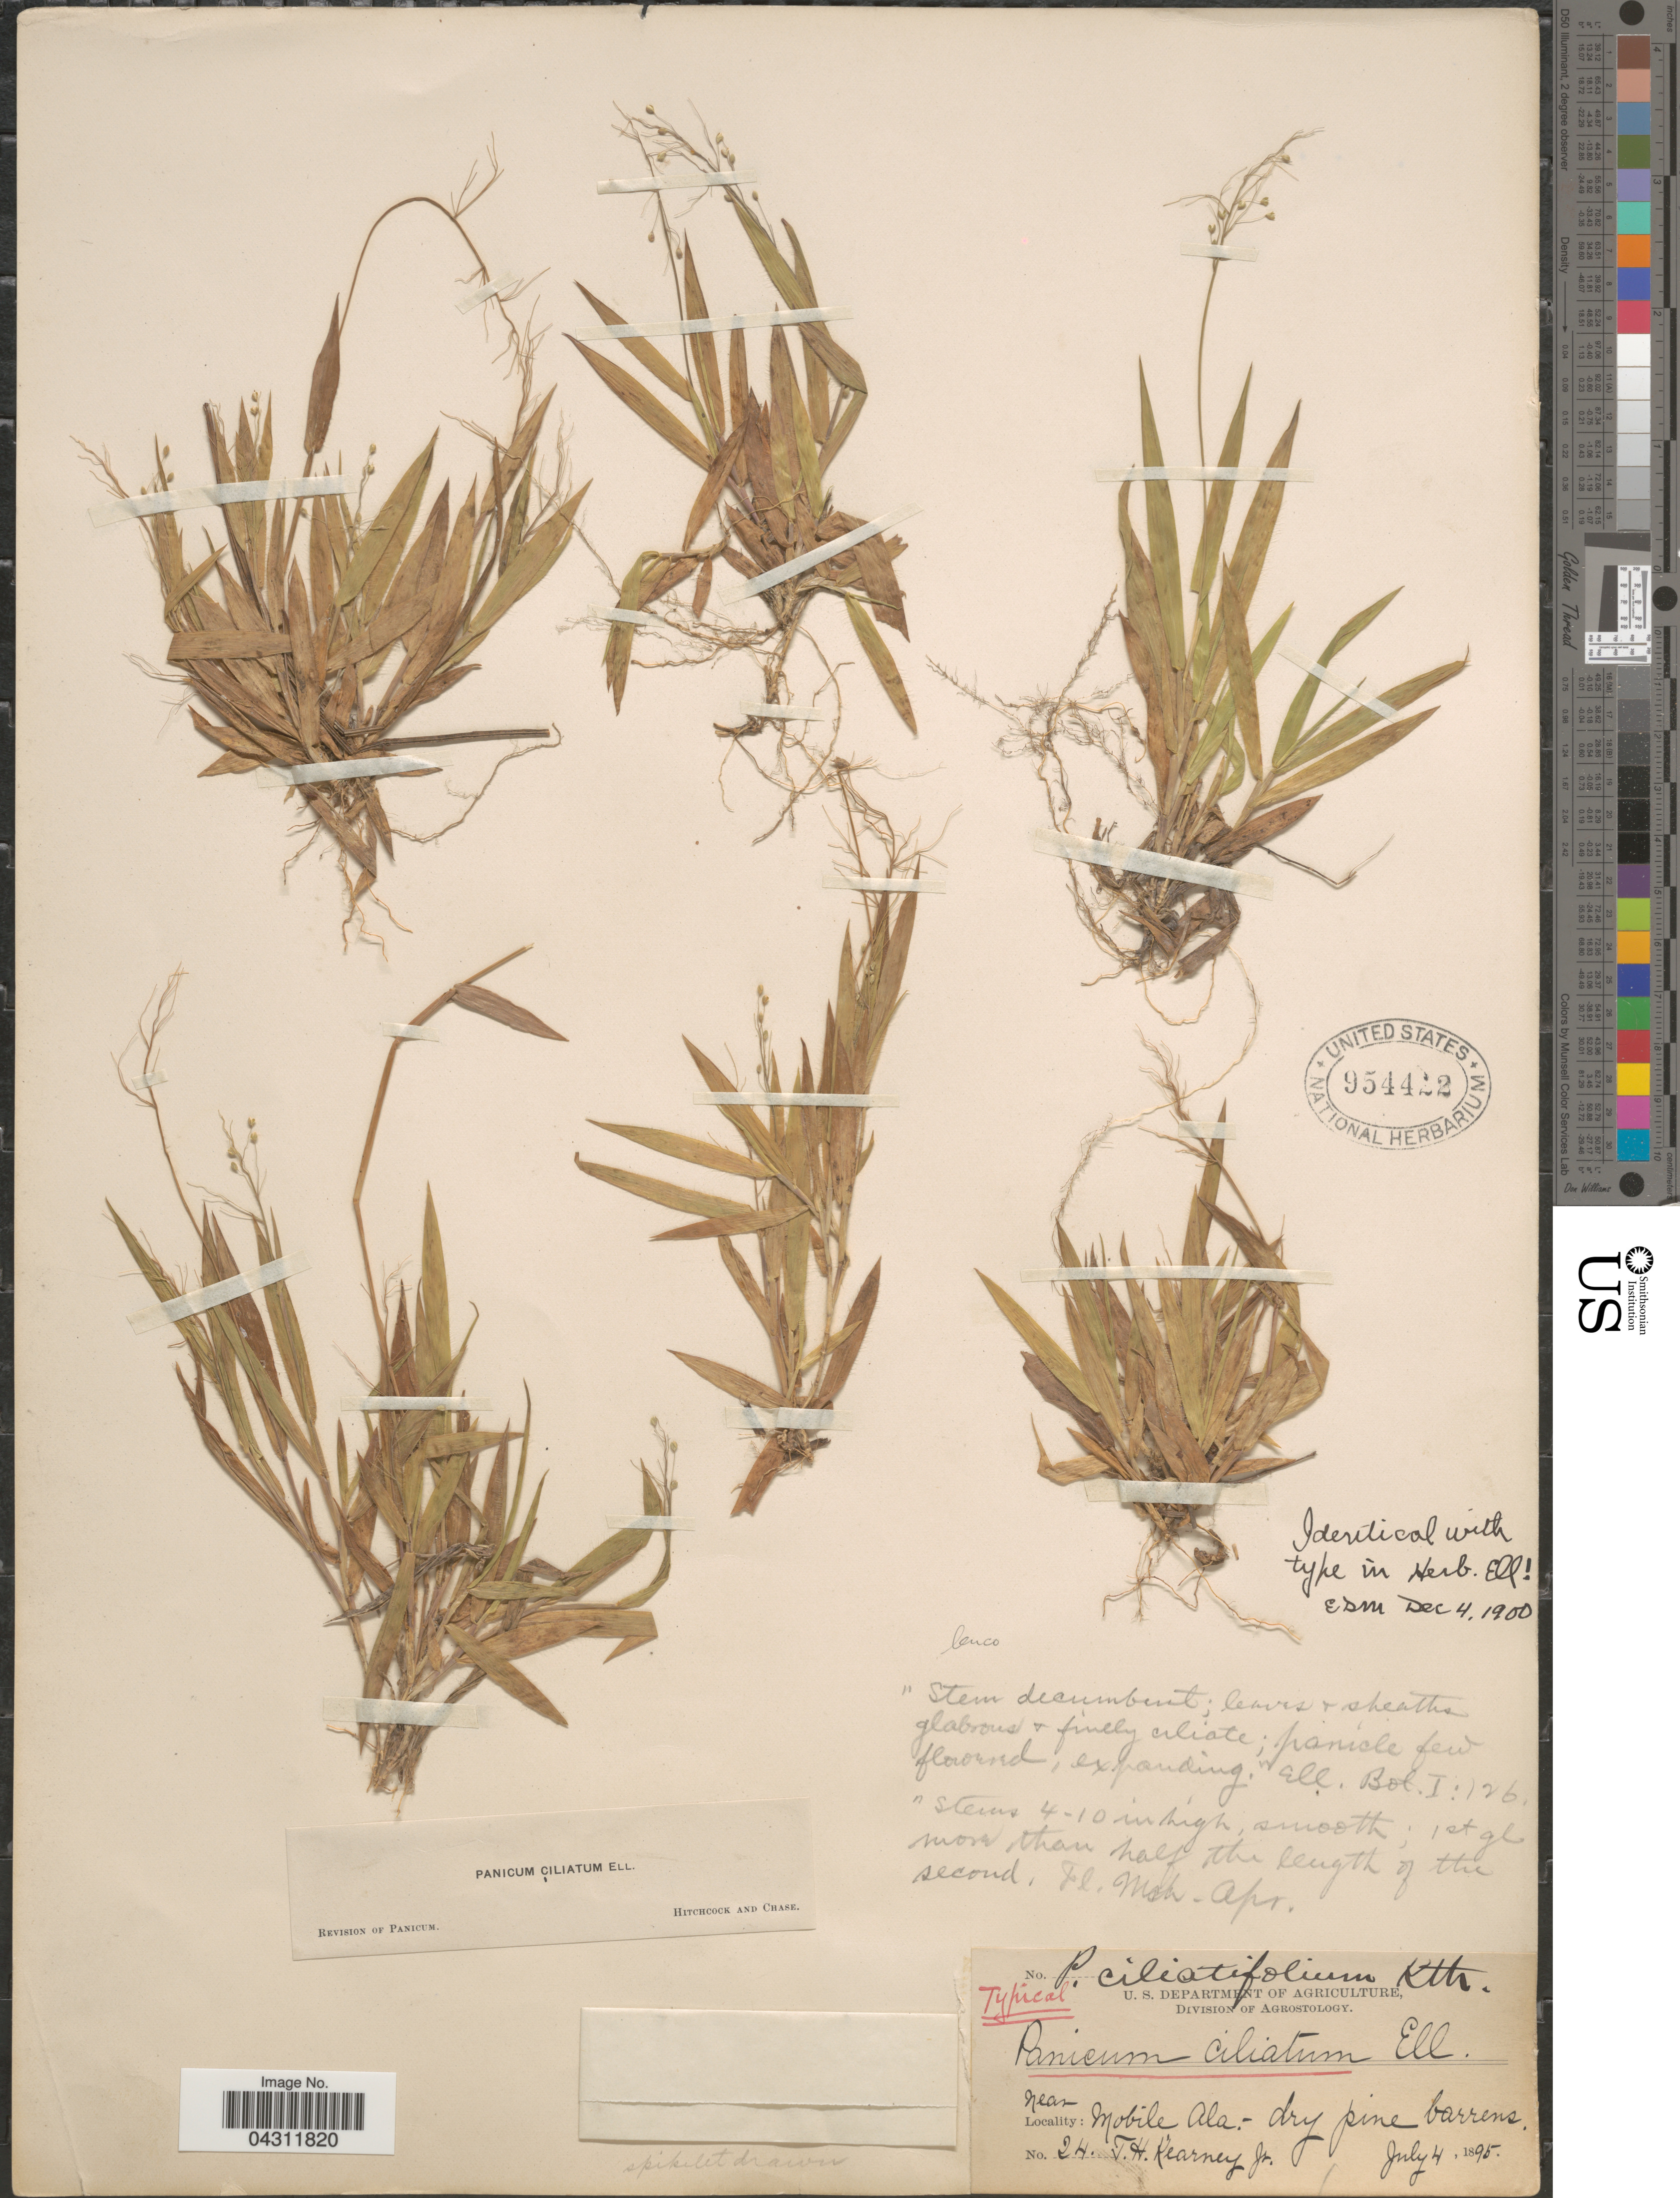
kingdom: Plantae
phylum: Tracheophyta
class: Liliopsida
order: Poales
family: Poaceae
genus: Dichanthelium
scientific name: Dichanthelium strigosum var. leucoblepharis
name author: (Trin.) Freckmann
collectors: T. H. Kearney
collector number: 24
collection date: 1895-07-04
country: United States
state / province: Alabama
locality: Near Mobile.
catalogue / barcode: US 954422